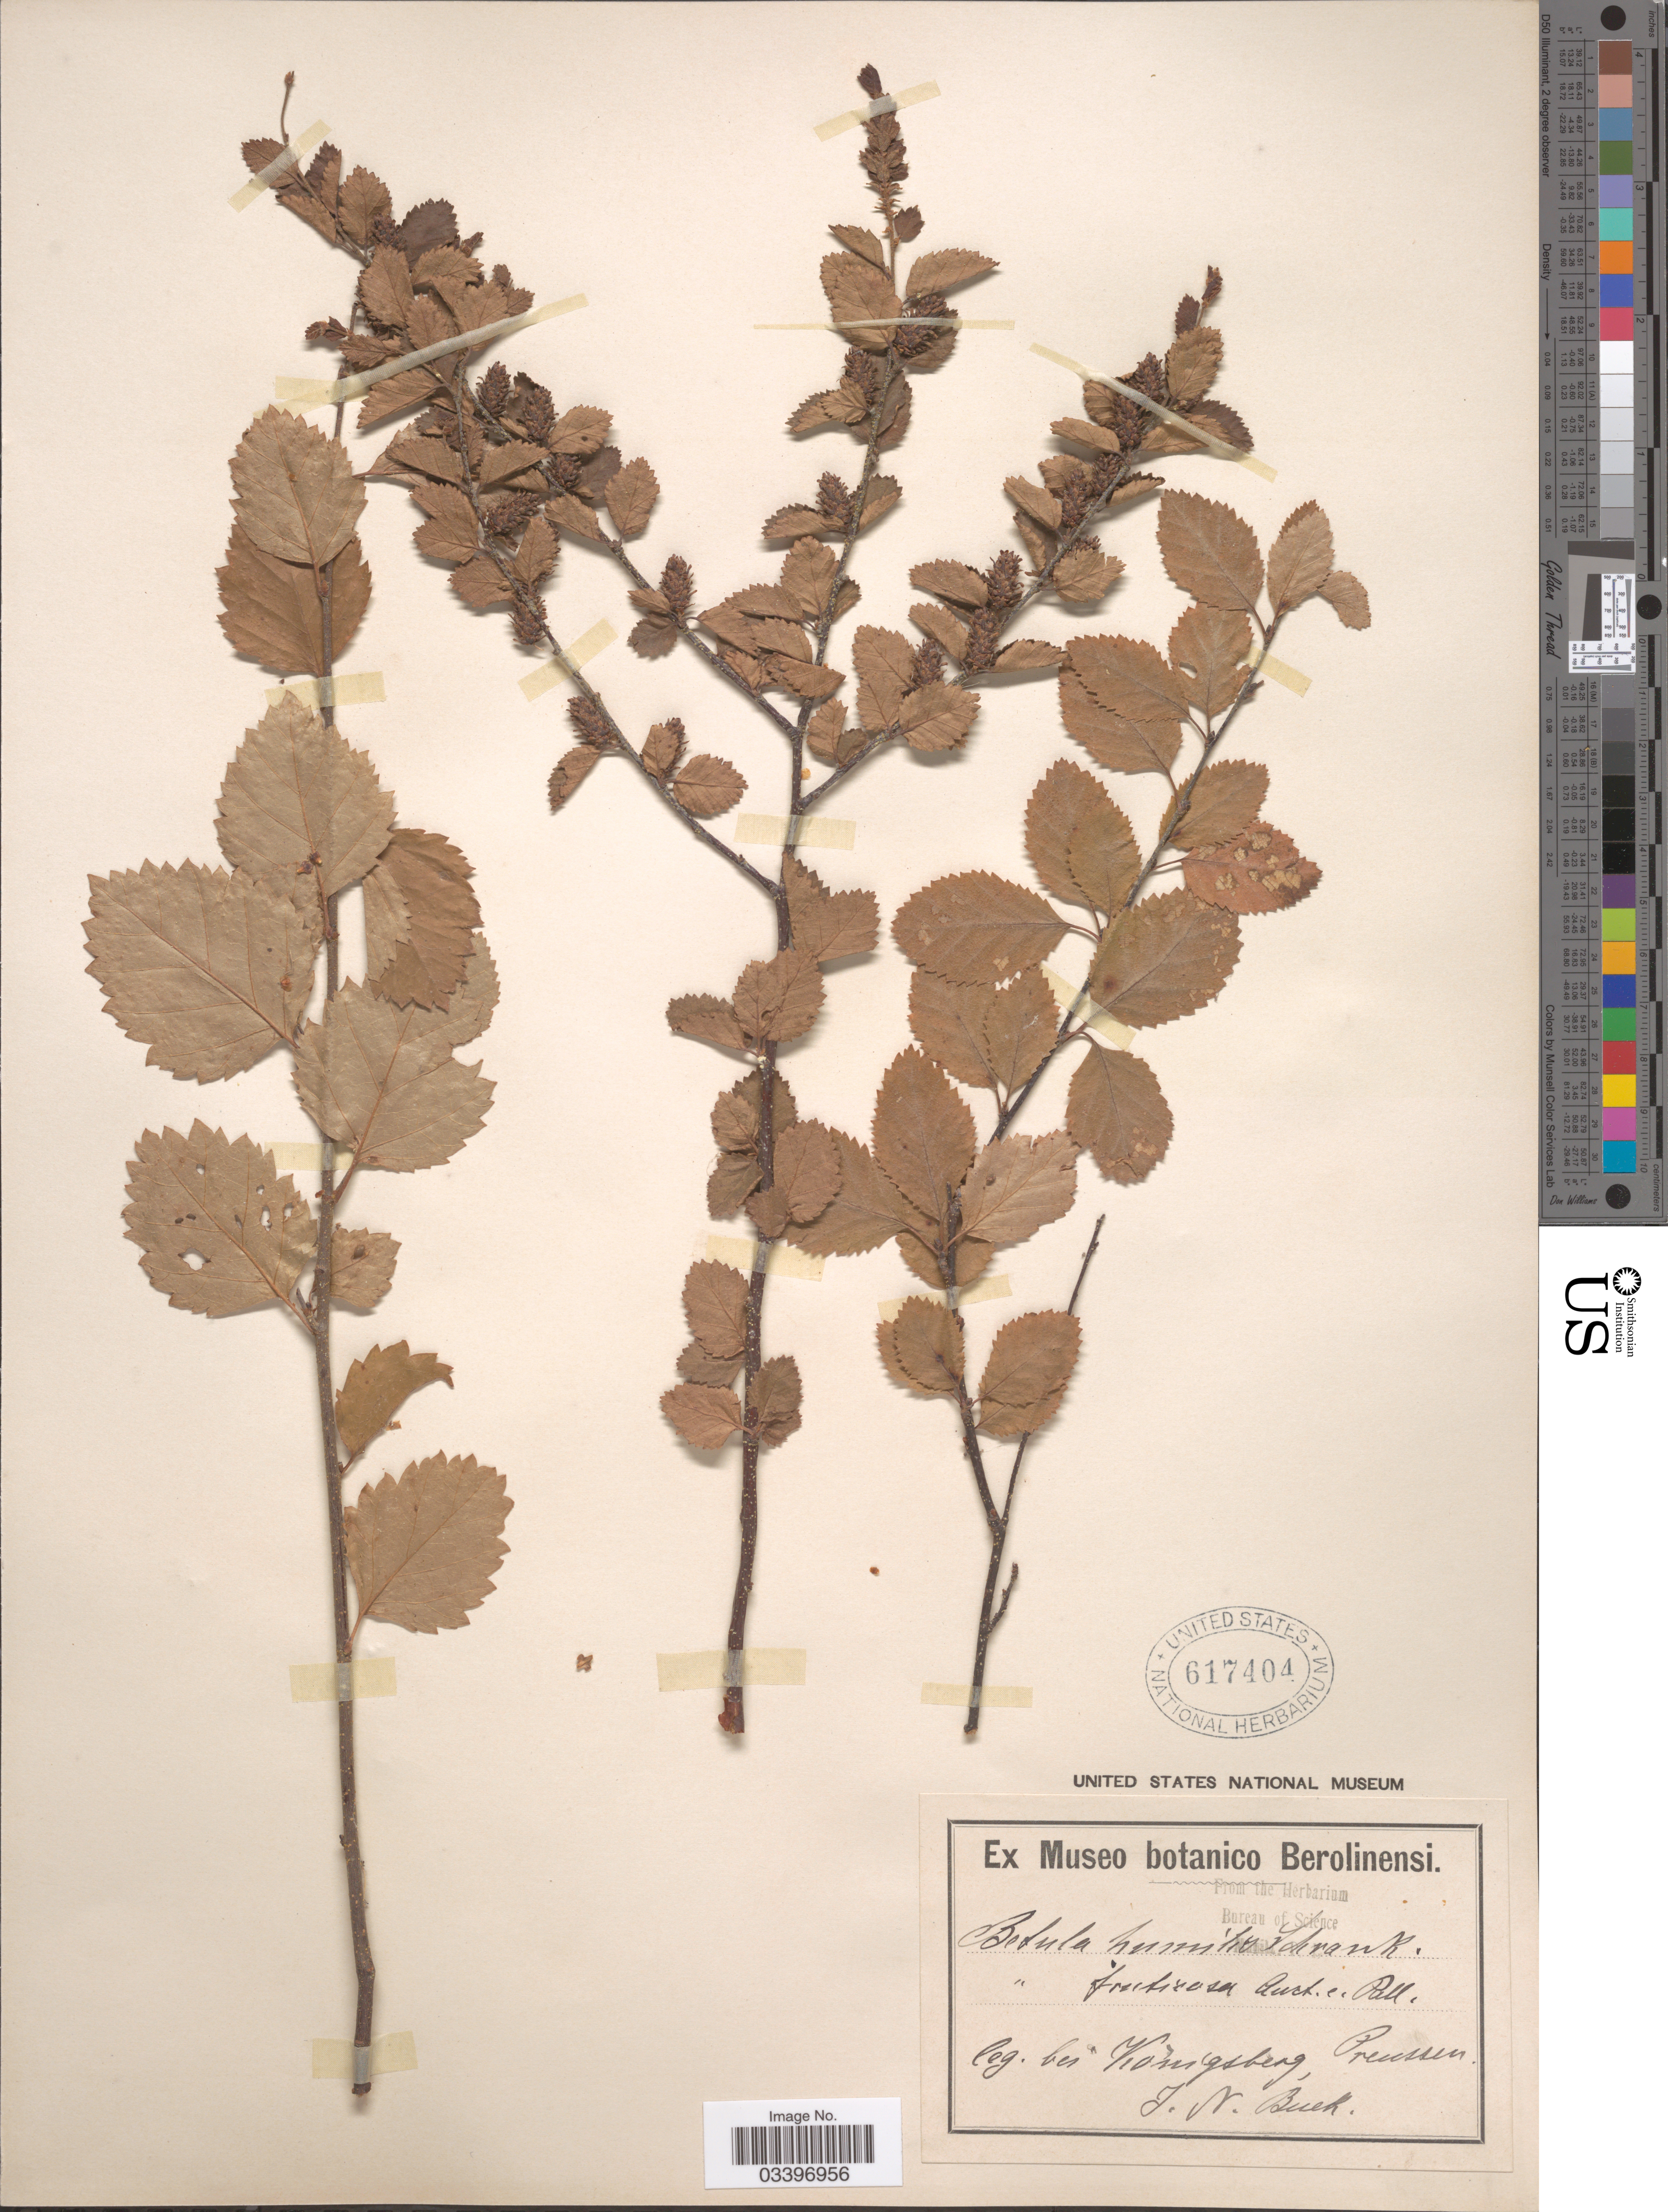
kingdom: Plantae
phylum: Tracheophyta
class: Magnoliopsida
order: Fagales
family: Betulaceae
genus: Betula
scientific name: Betula humilis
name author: Schrank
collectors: J. Buek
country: Russian Federation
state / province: Kaliningrad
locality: Bei Konigsberg, Preussen.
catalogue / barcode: US 617404